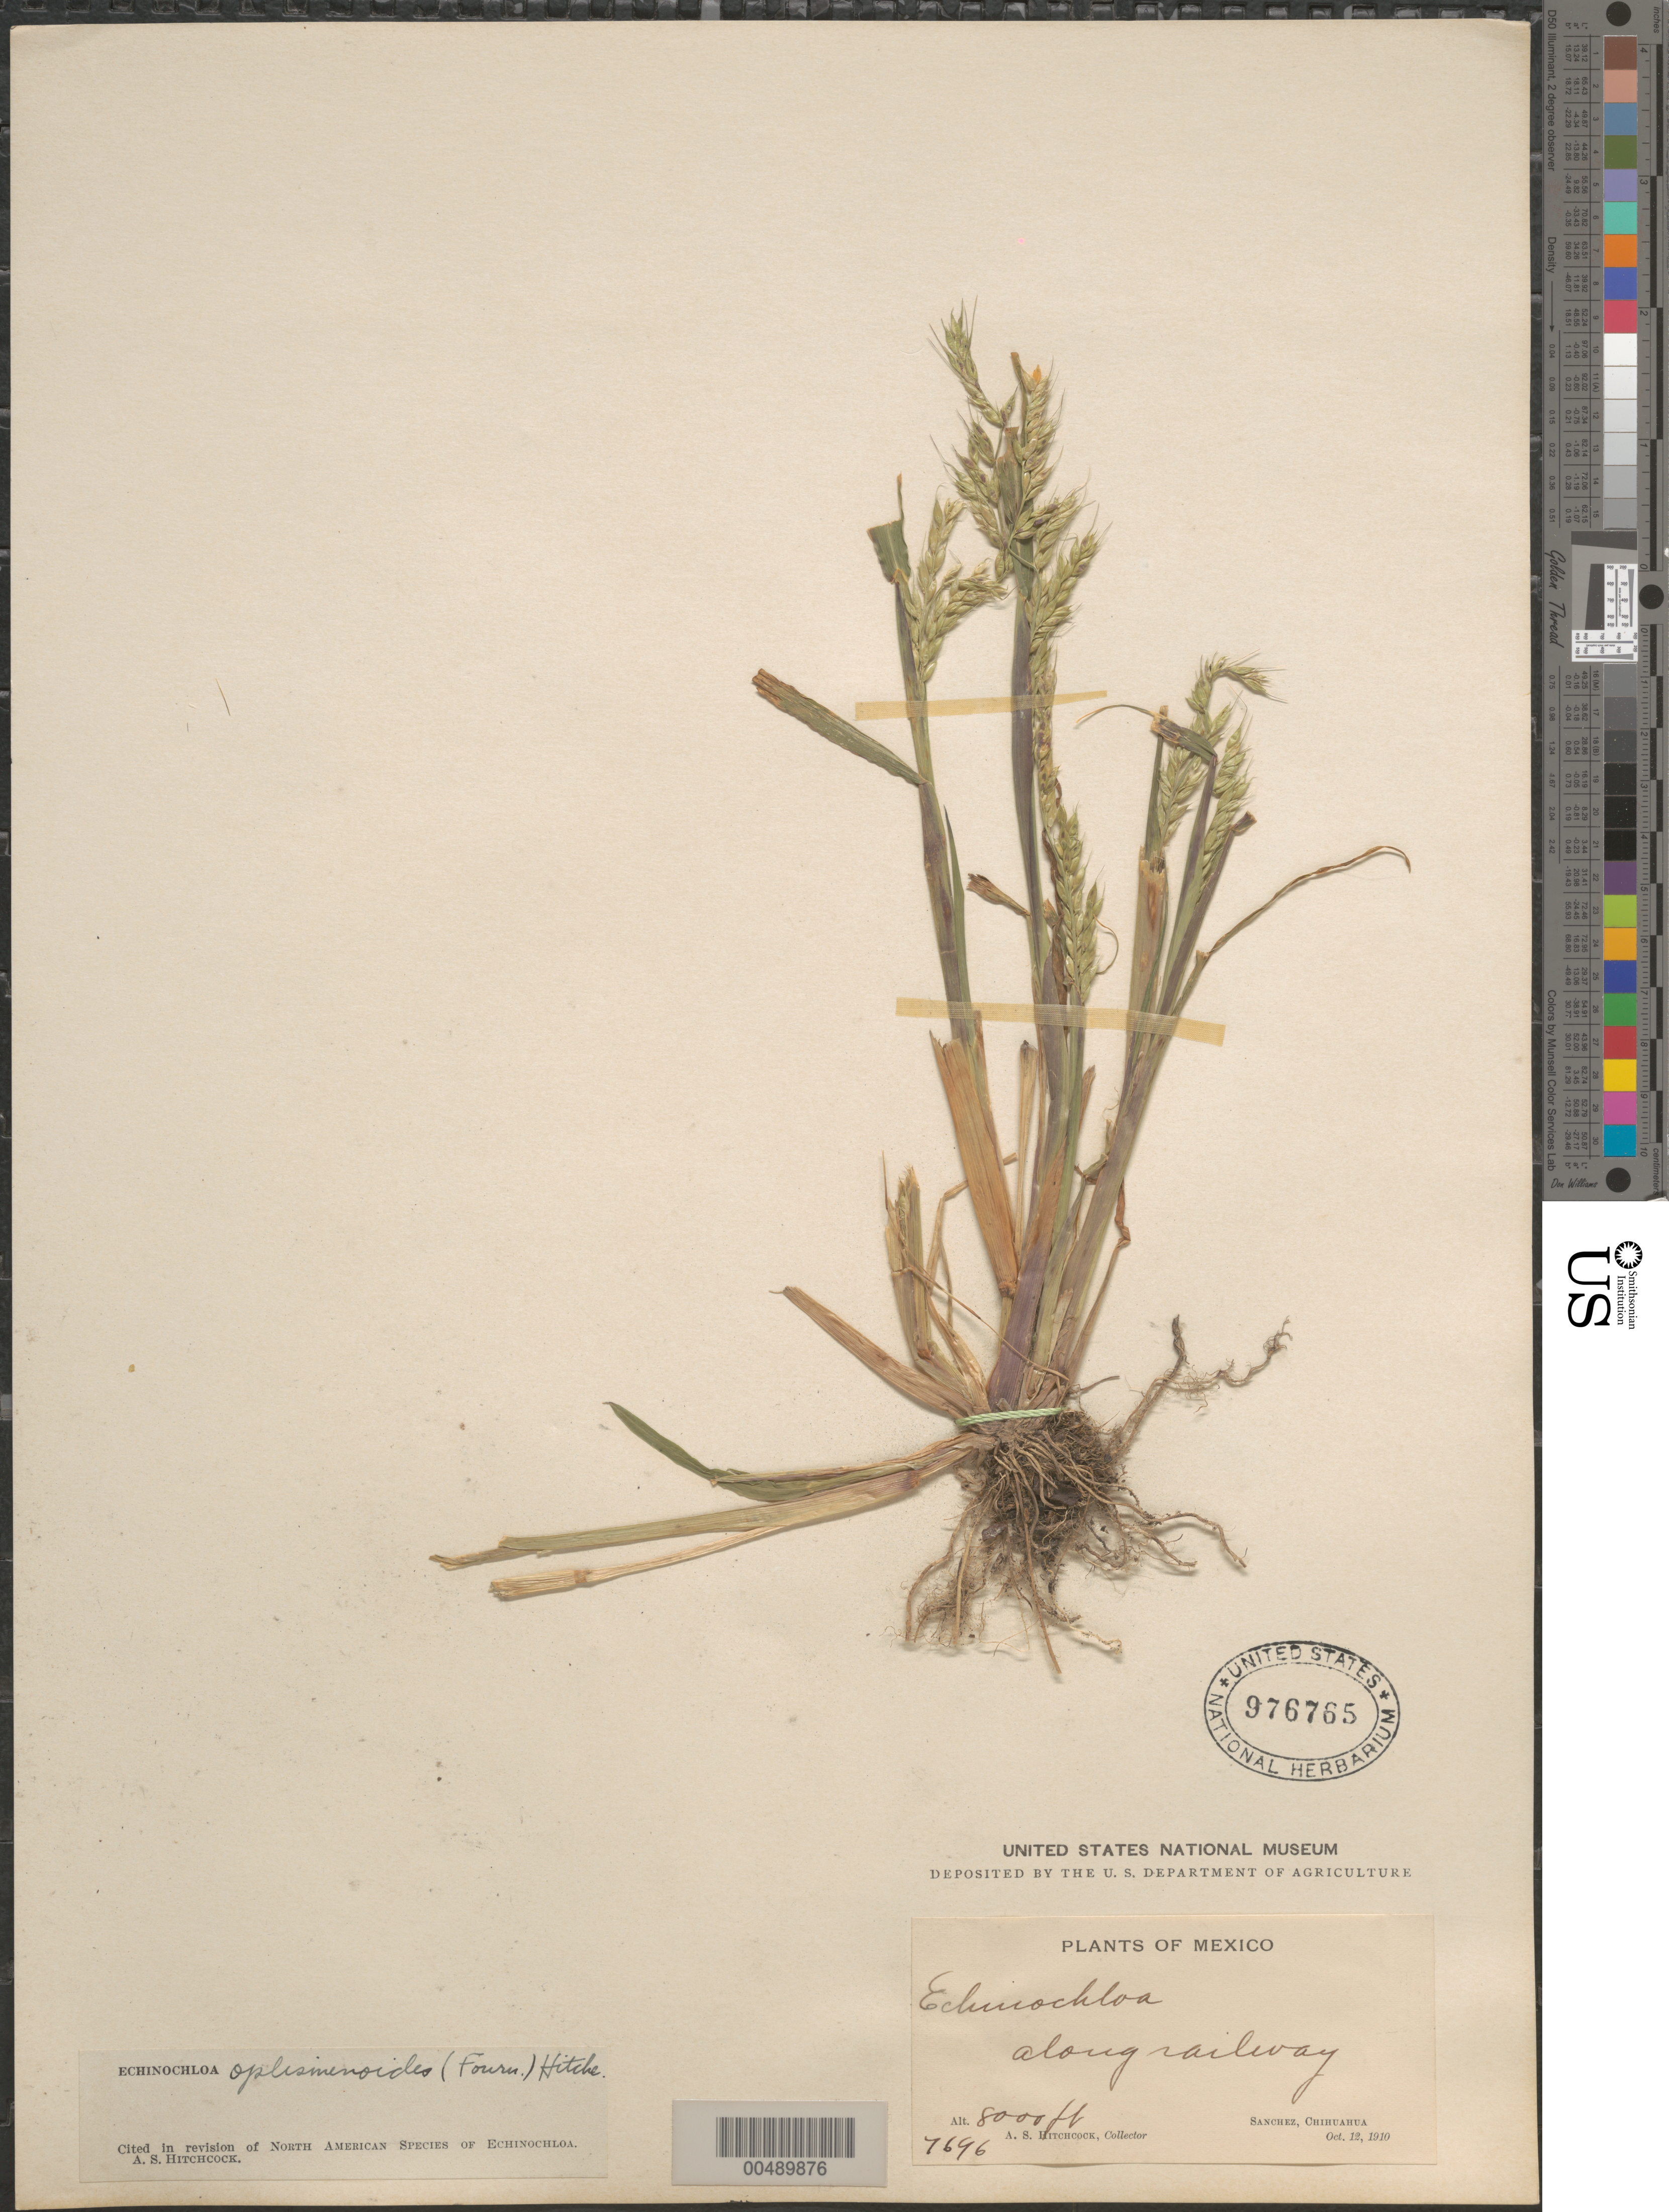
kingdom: Plantae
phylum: Tracheophyta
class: Liliopsida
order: Poales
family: Poaceae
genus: Echinochloa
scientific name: Echinochloa oplismenoides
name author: (E. Fourn.) Hitchc.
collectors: A. S. Hitchcock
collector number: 7696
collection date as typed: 12 Oct 1910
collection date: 1910-10-12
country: Mexico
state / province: Chihuahua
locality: Sanchez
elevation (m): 2438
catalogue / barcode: US 976765